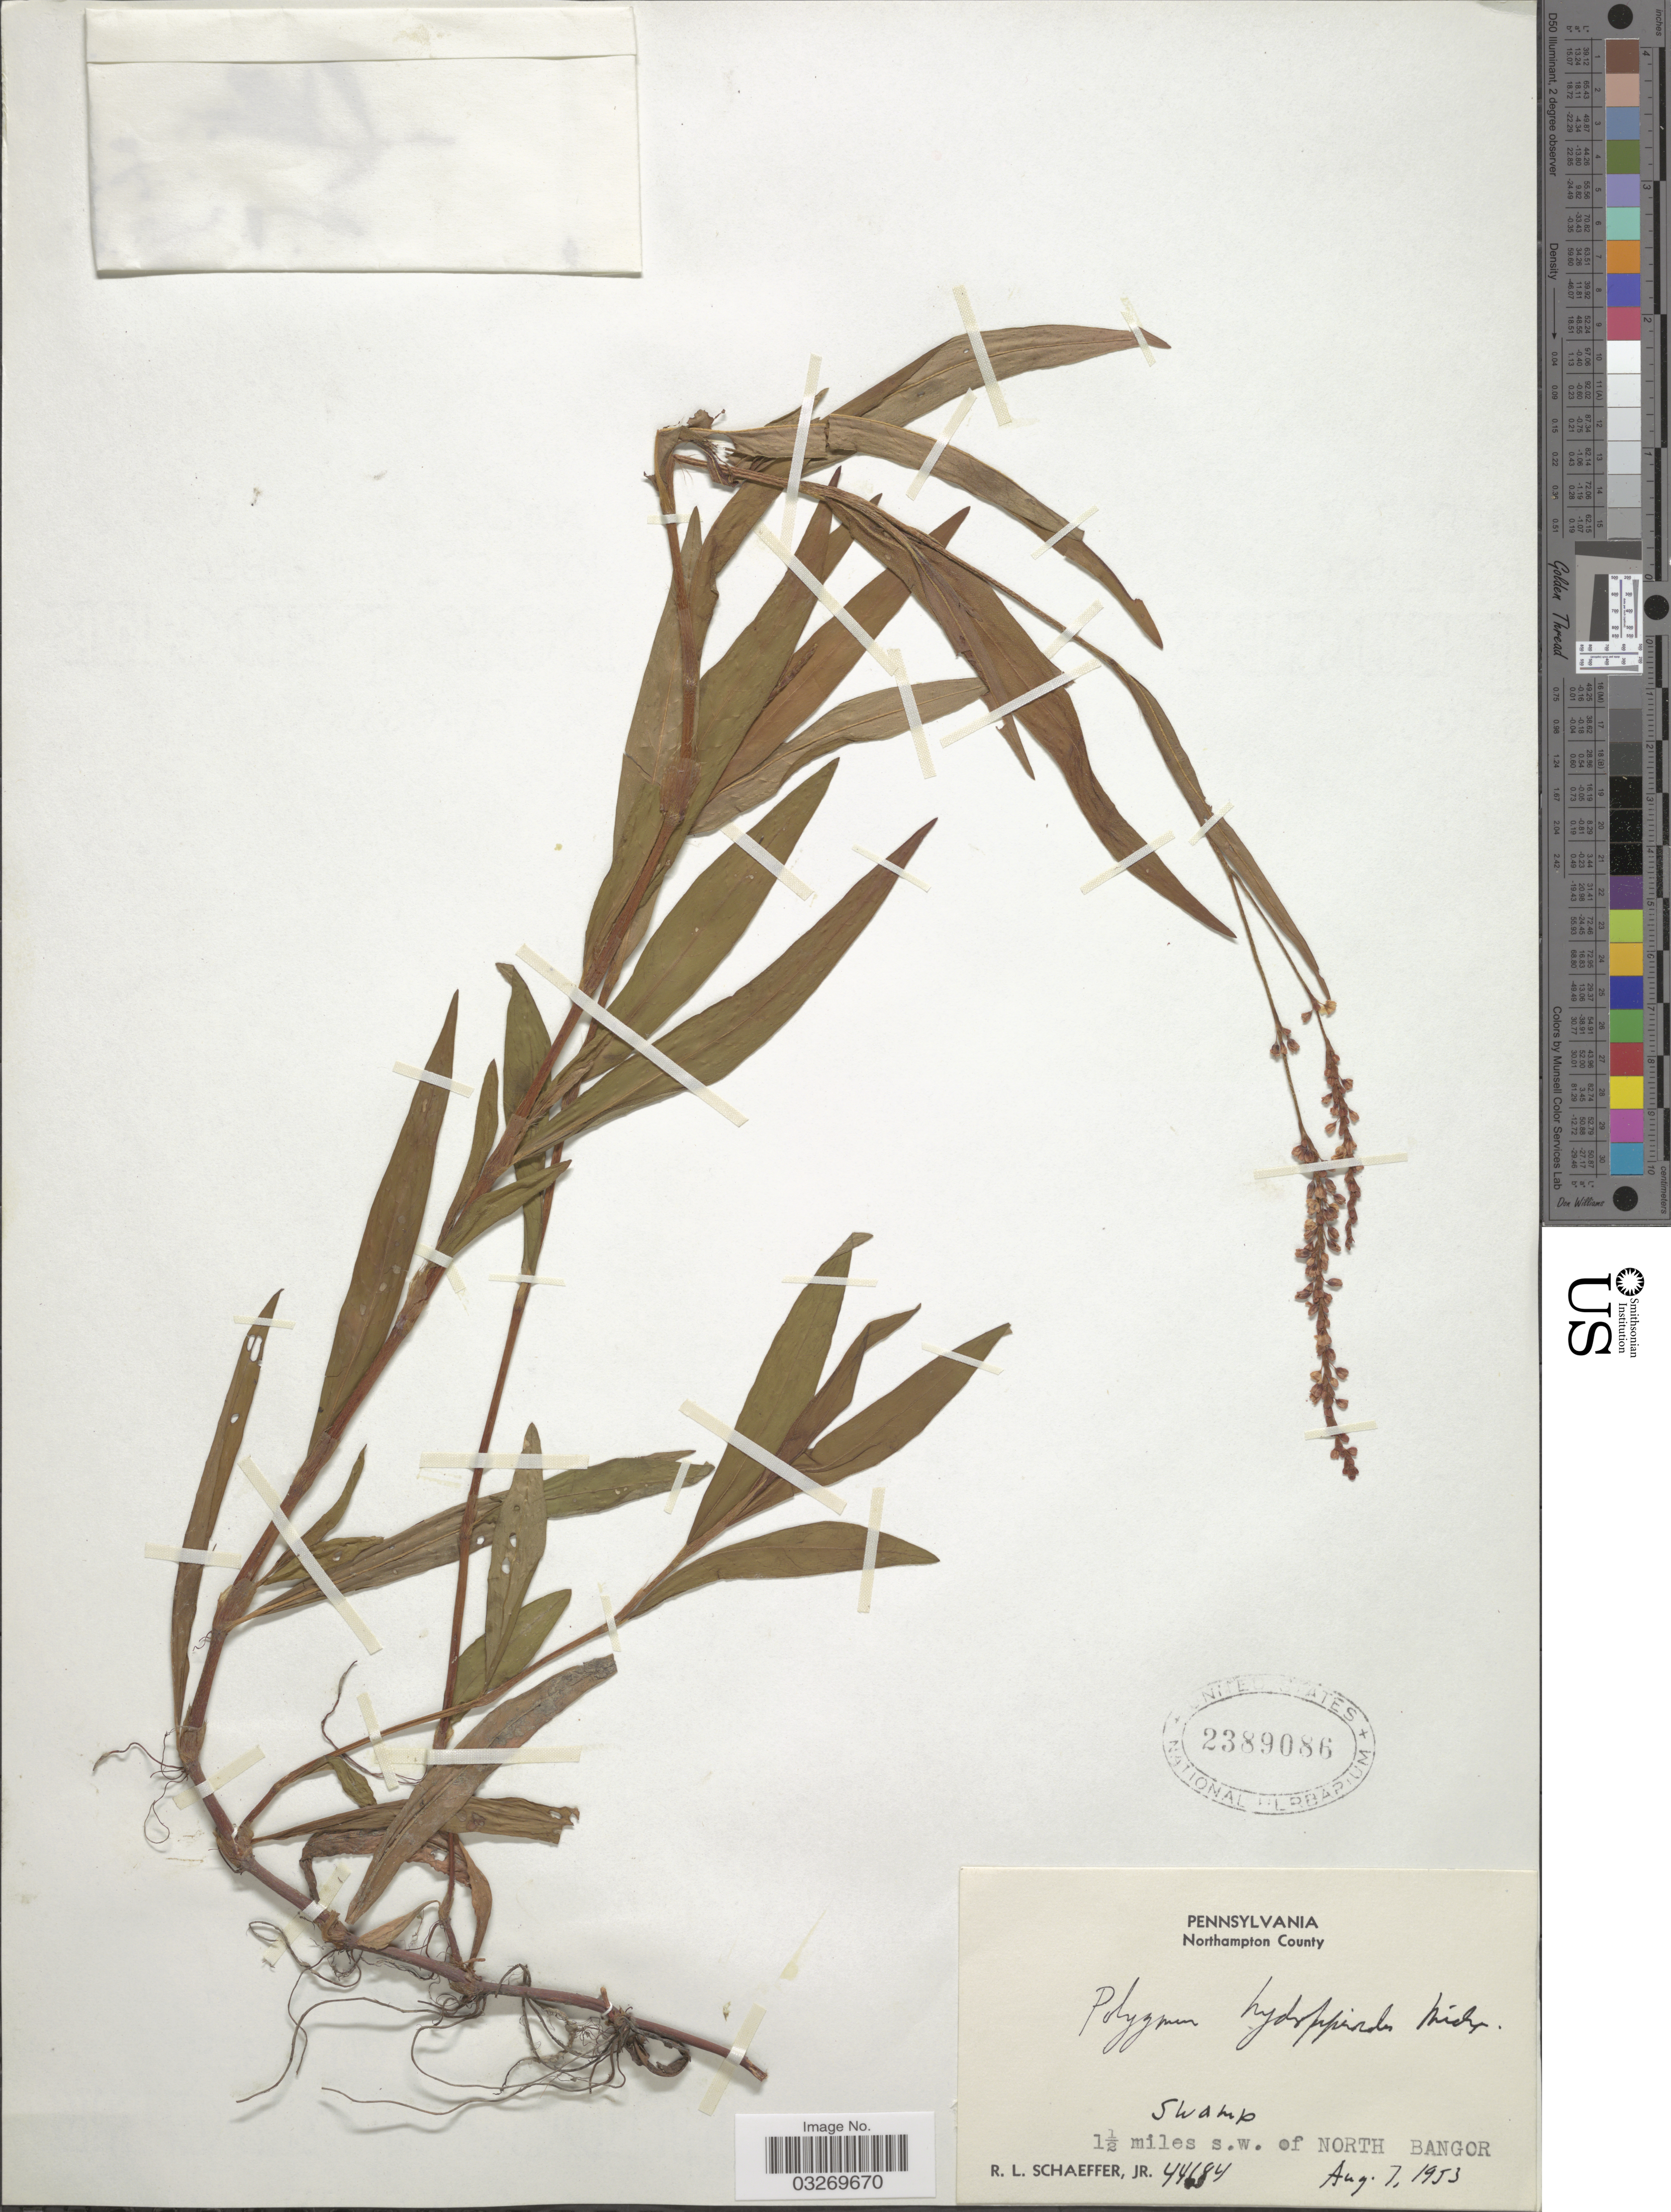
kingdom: Plantae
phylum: Tracheophyta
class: Magnoliopsida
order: Caryophyllales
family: Polygonaceae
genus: Persicaria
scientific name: Persicaria hydropiperoides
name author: (Michx.) Small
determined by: Atha, D. E.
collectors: R. L. Schaeffer Jr.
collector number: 44184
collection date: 1953-08-07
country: United States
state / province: Pennsylvania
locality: Northampton County, 1½ miles s.w. of North Bangor.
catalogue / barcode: US 2389086